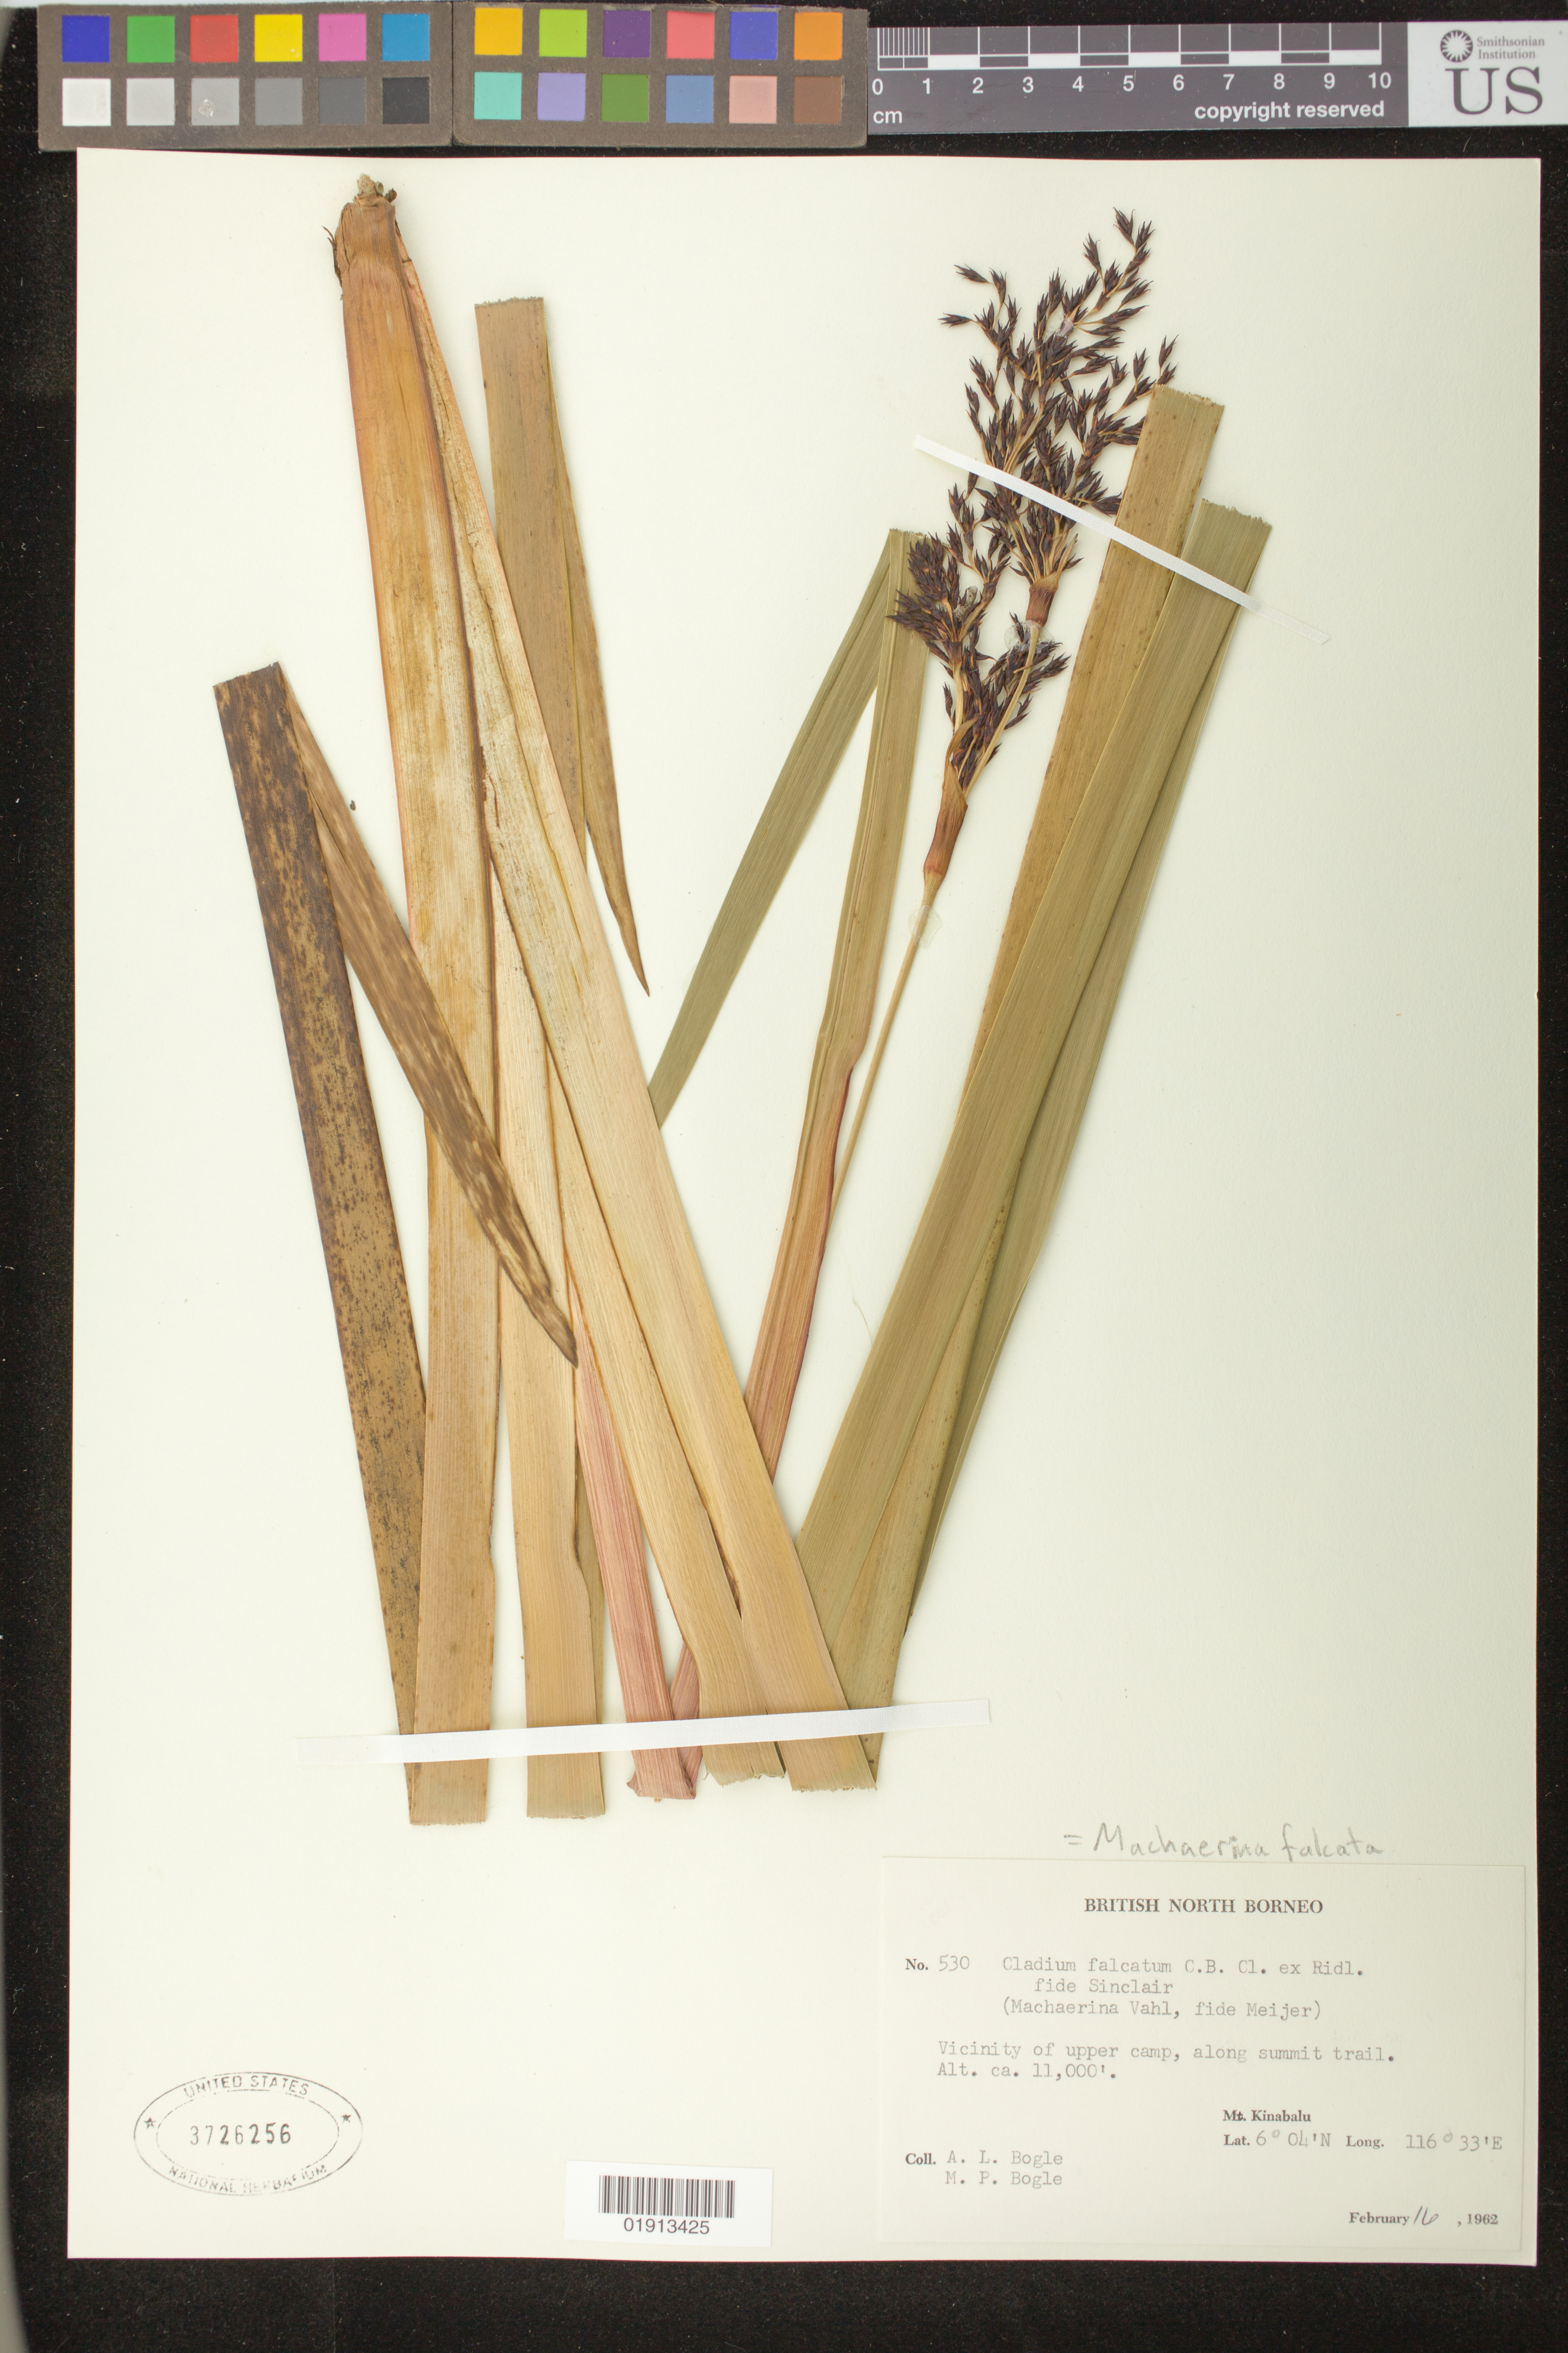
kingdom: Plantae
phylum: Tracheophyta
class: Liliopsida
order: Poales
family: Cyperaceae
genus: Machaerina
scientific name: Machaerina falcata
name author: (Nees) T. Koyama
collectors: Bogle, A.L. & M. Bogle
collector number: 530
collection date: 1962-02-16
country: Malaysia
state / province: Sabah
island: Borneo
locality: British North Borneo, Mt Kinabalu, vicinity of upper camp, along summit trail.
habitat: Along summit trail.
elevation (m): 3353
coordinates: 6 04 N, 116 33 E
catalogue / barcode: US 3726256